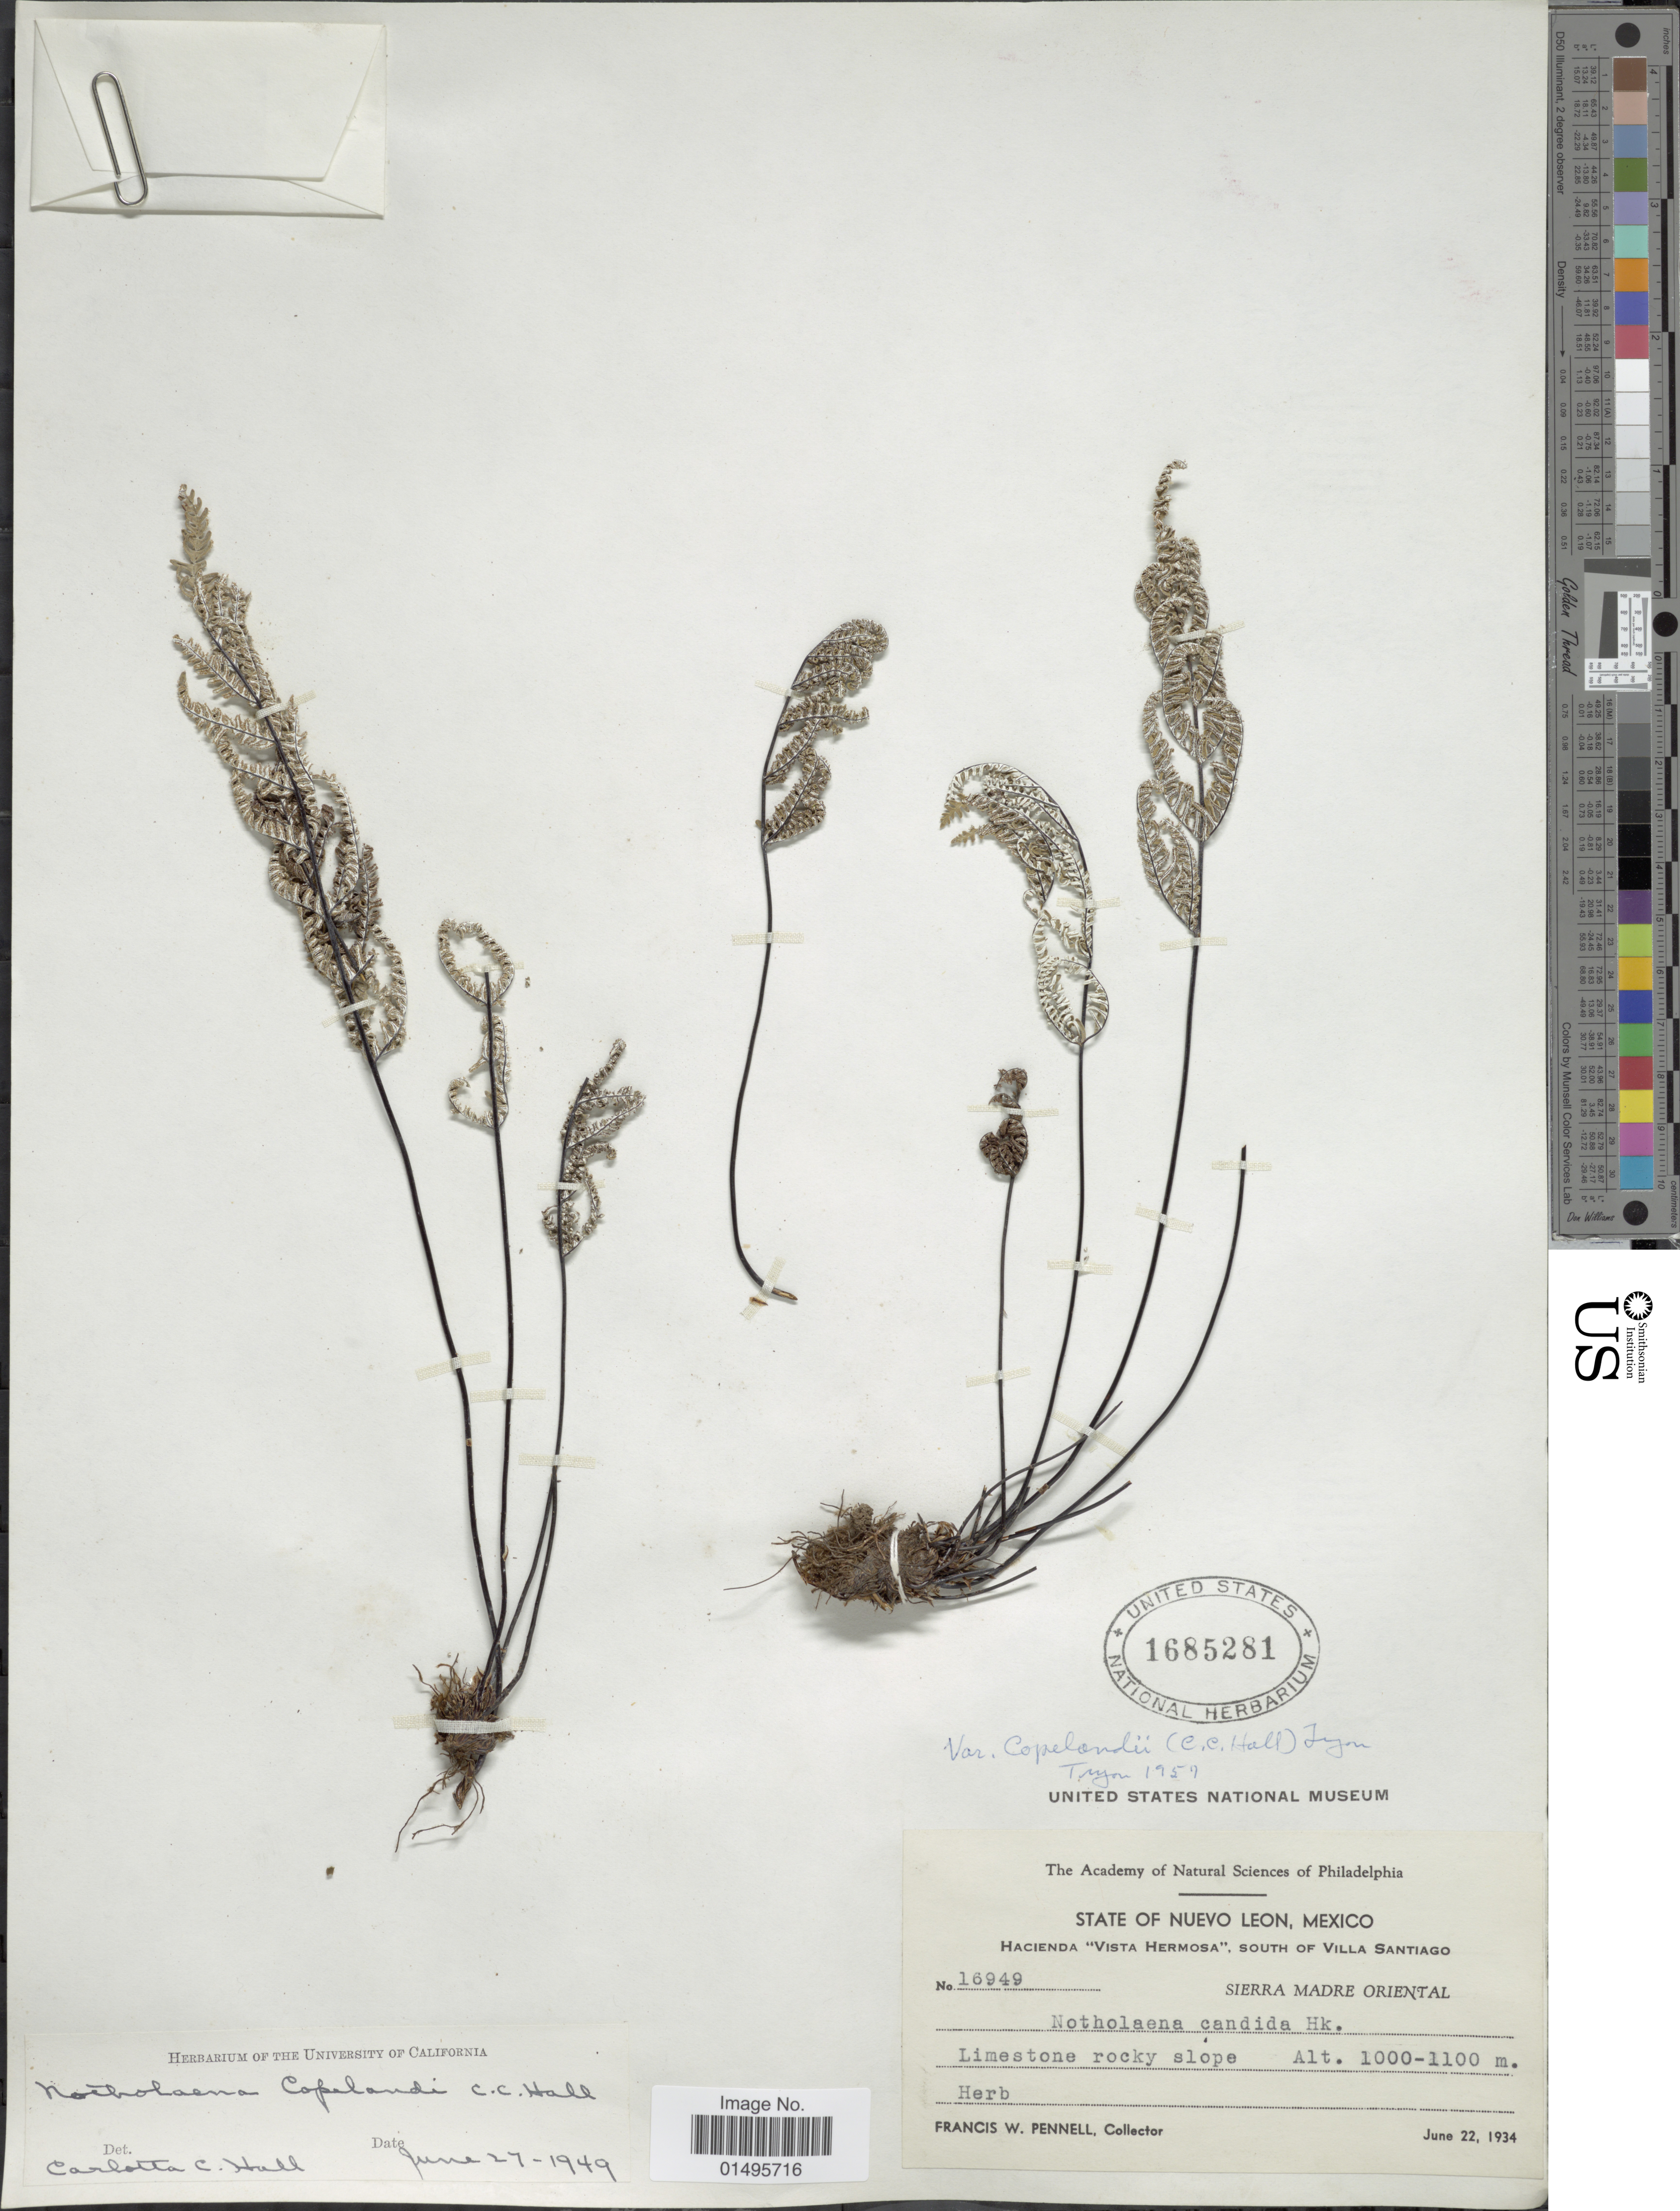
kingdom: Plantae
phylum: Tracheophyta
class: Polypodiopsida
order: Polypodiales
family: Pteridaceae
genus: Notholaena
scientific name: Notholaena candida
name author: (M. Martens) Hook.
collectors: F. W. Pennell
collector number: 16949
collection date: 1934-06-22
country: Mexico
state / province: Nuevo León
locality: Hacienda "Vista Hermosa", south of Villa Santiago, Sierra Madre Oriental.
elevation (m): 1000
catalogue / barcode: US 1685281